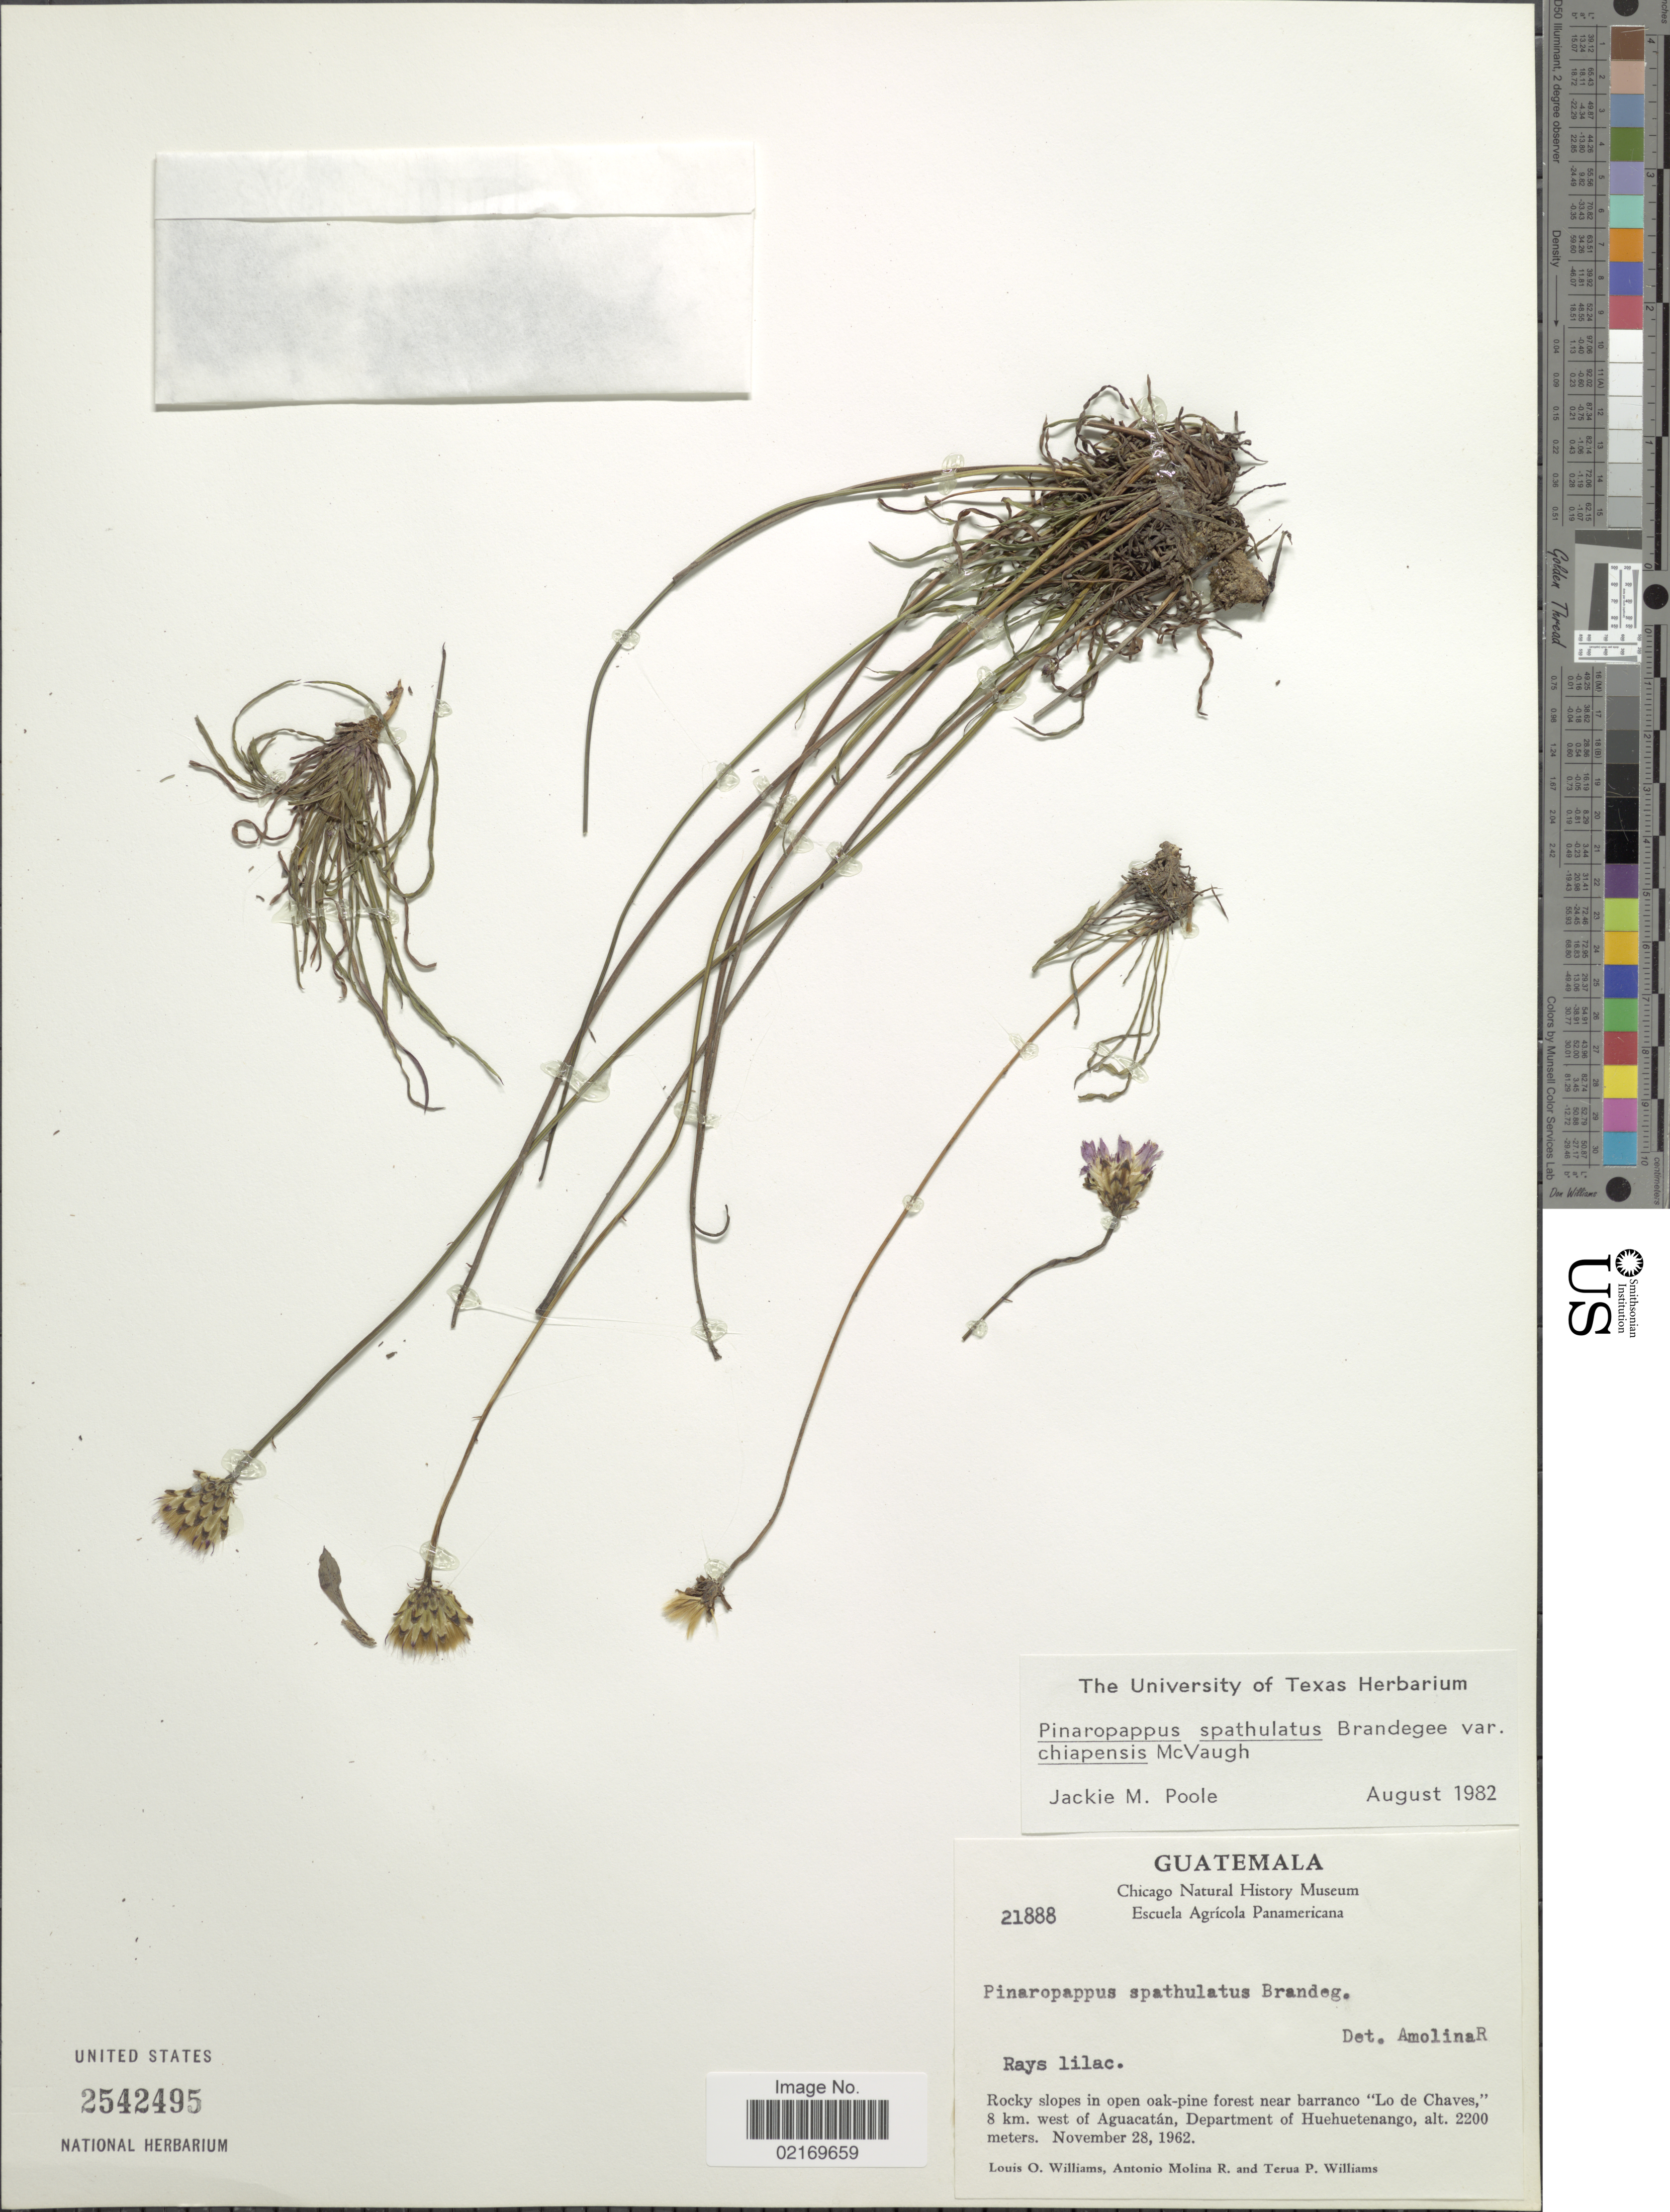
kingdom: Plantae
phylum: Tracheophyta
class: Magnoliopsida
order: Asterales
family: Asteraceae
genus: Pinaropappus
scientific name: Pinaropappus spathulatus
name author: Brandegee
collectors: L. O. Williams, A. Molina R. & T. P. Williams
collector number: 21888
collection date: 1962-11-28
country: Guatemala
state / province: Huehuetenango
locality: Near barranco Lo de Chaves, 8 km west of Aguacatan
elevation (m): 2200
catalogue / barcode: US 2542495